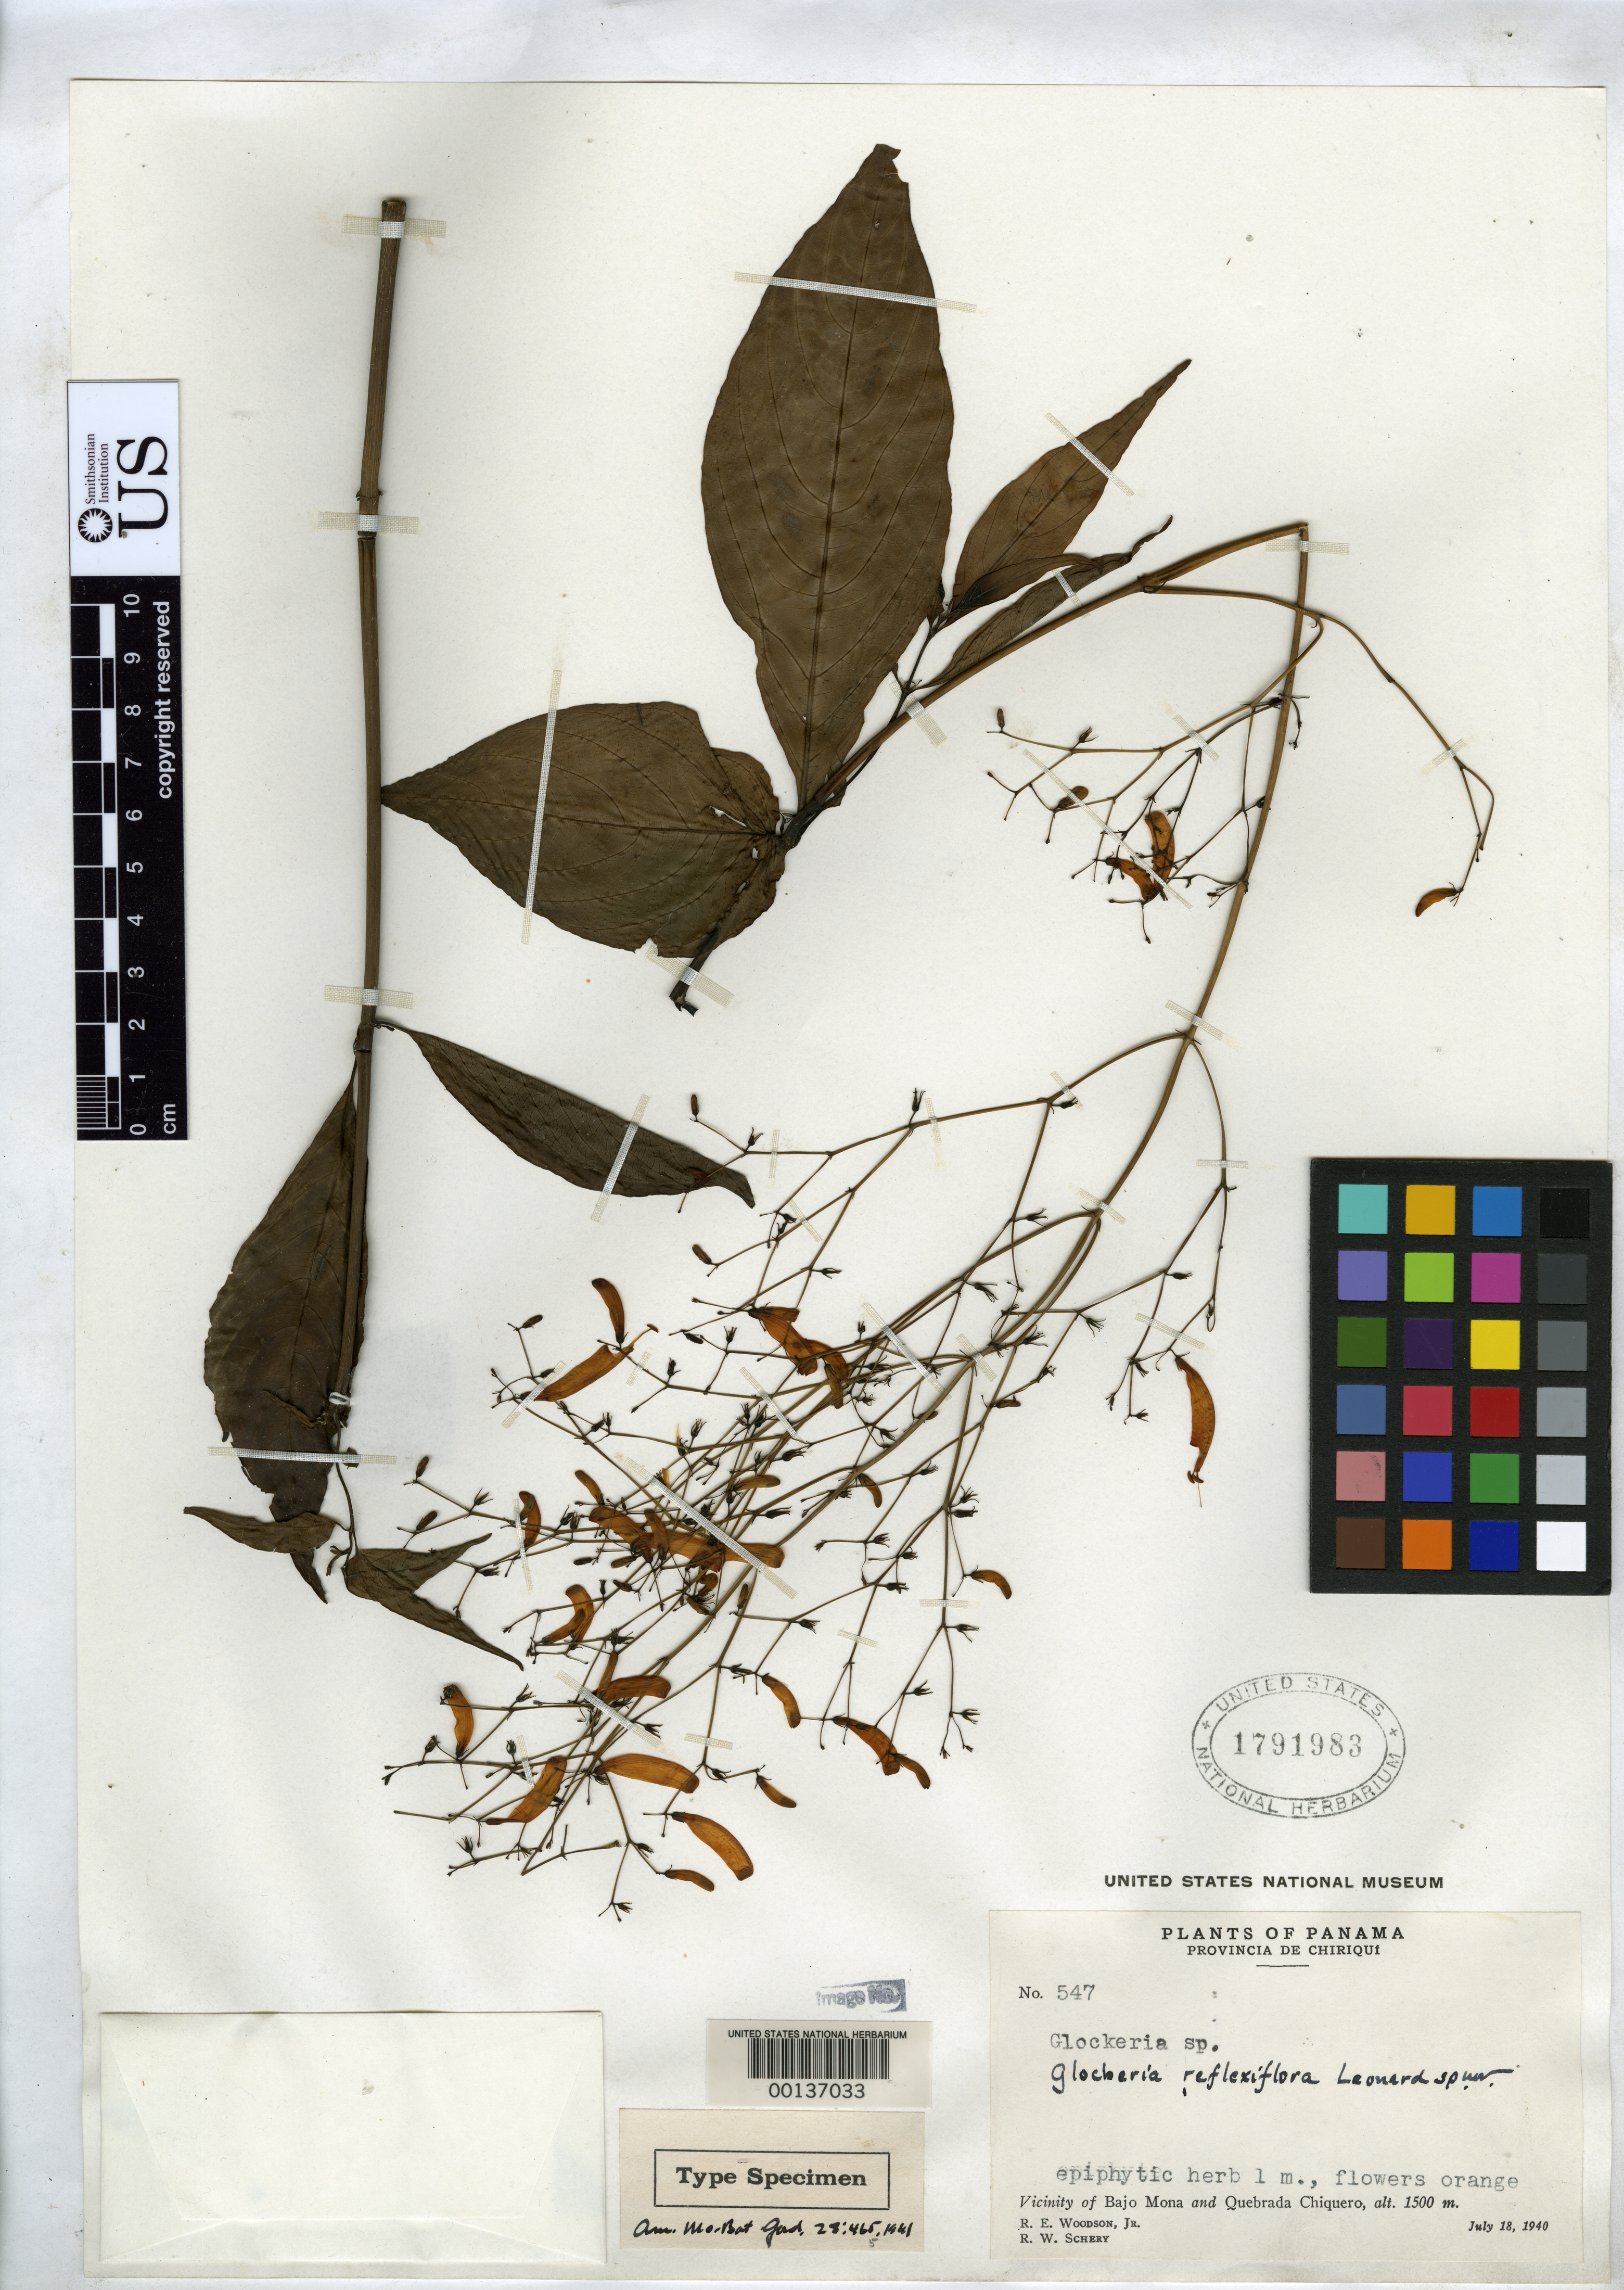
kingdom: Plantae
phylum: Tracheophyta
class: Magnoliopsida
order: Lamiales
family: Acanthaceae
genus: Glockeria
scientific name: Glockeria reflexiflora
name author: Leonard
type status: Holotype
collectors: R. E. Woodson & R. W. Schery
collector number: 547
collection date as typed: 18 Jul 1940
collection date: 1940-07-18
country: Panama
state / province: Chiriquí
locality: Vicinity of Bajo Mona & Quebrada Chiquero.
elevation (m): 1500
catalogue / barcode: US 1791983